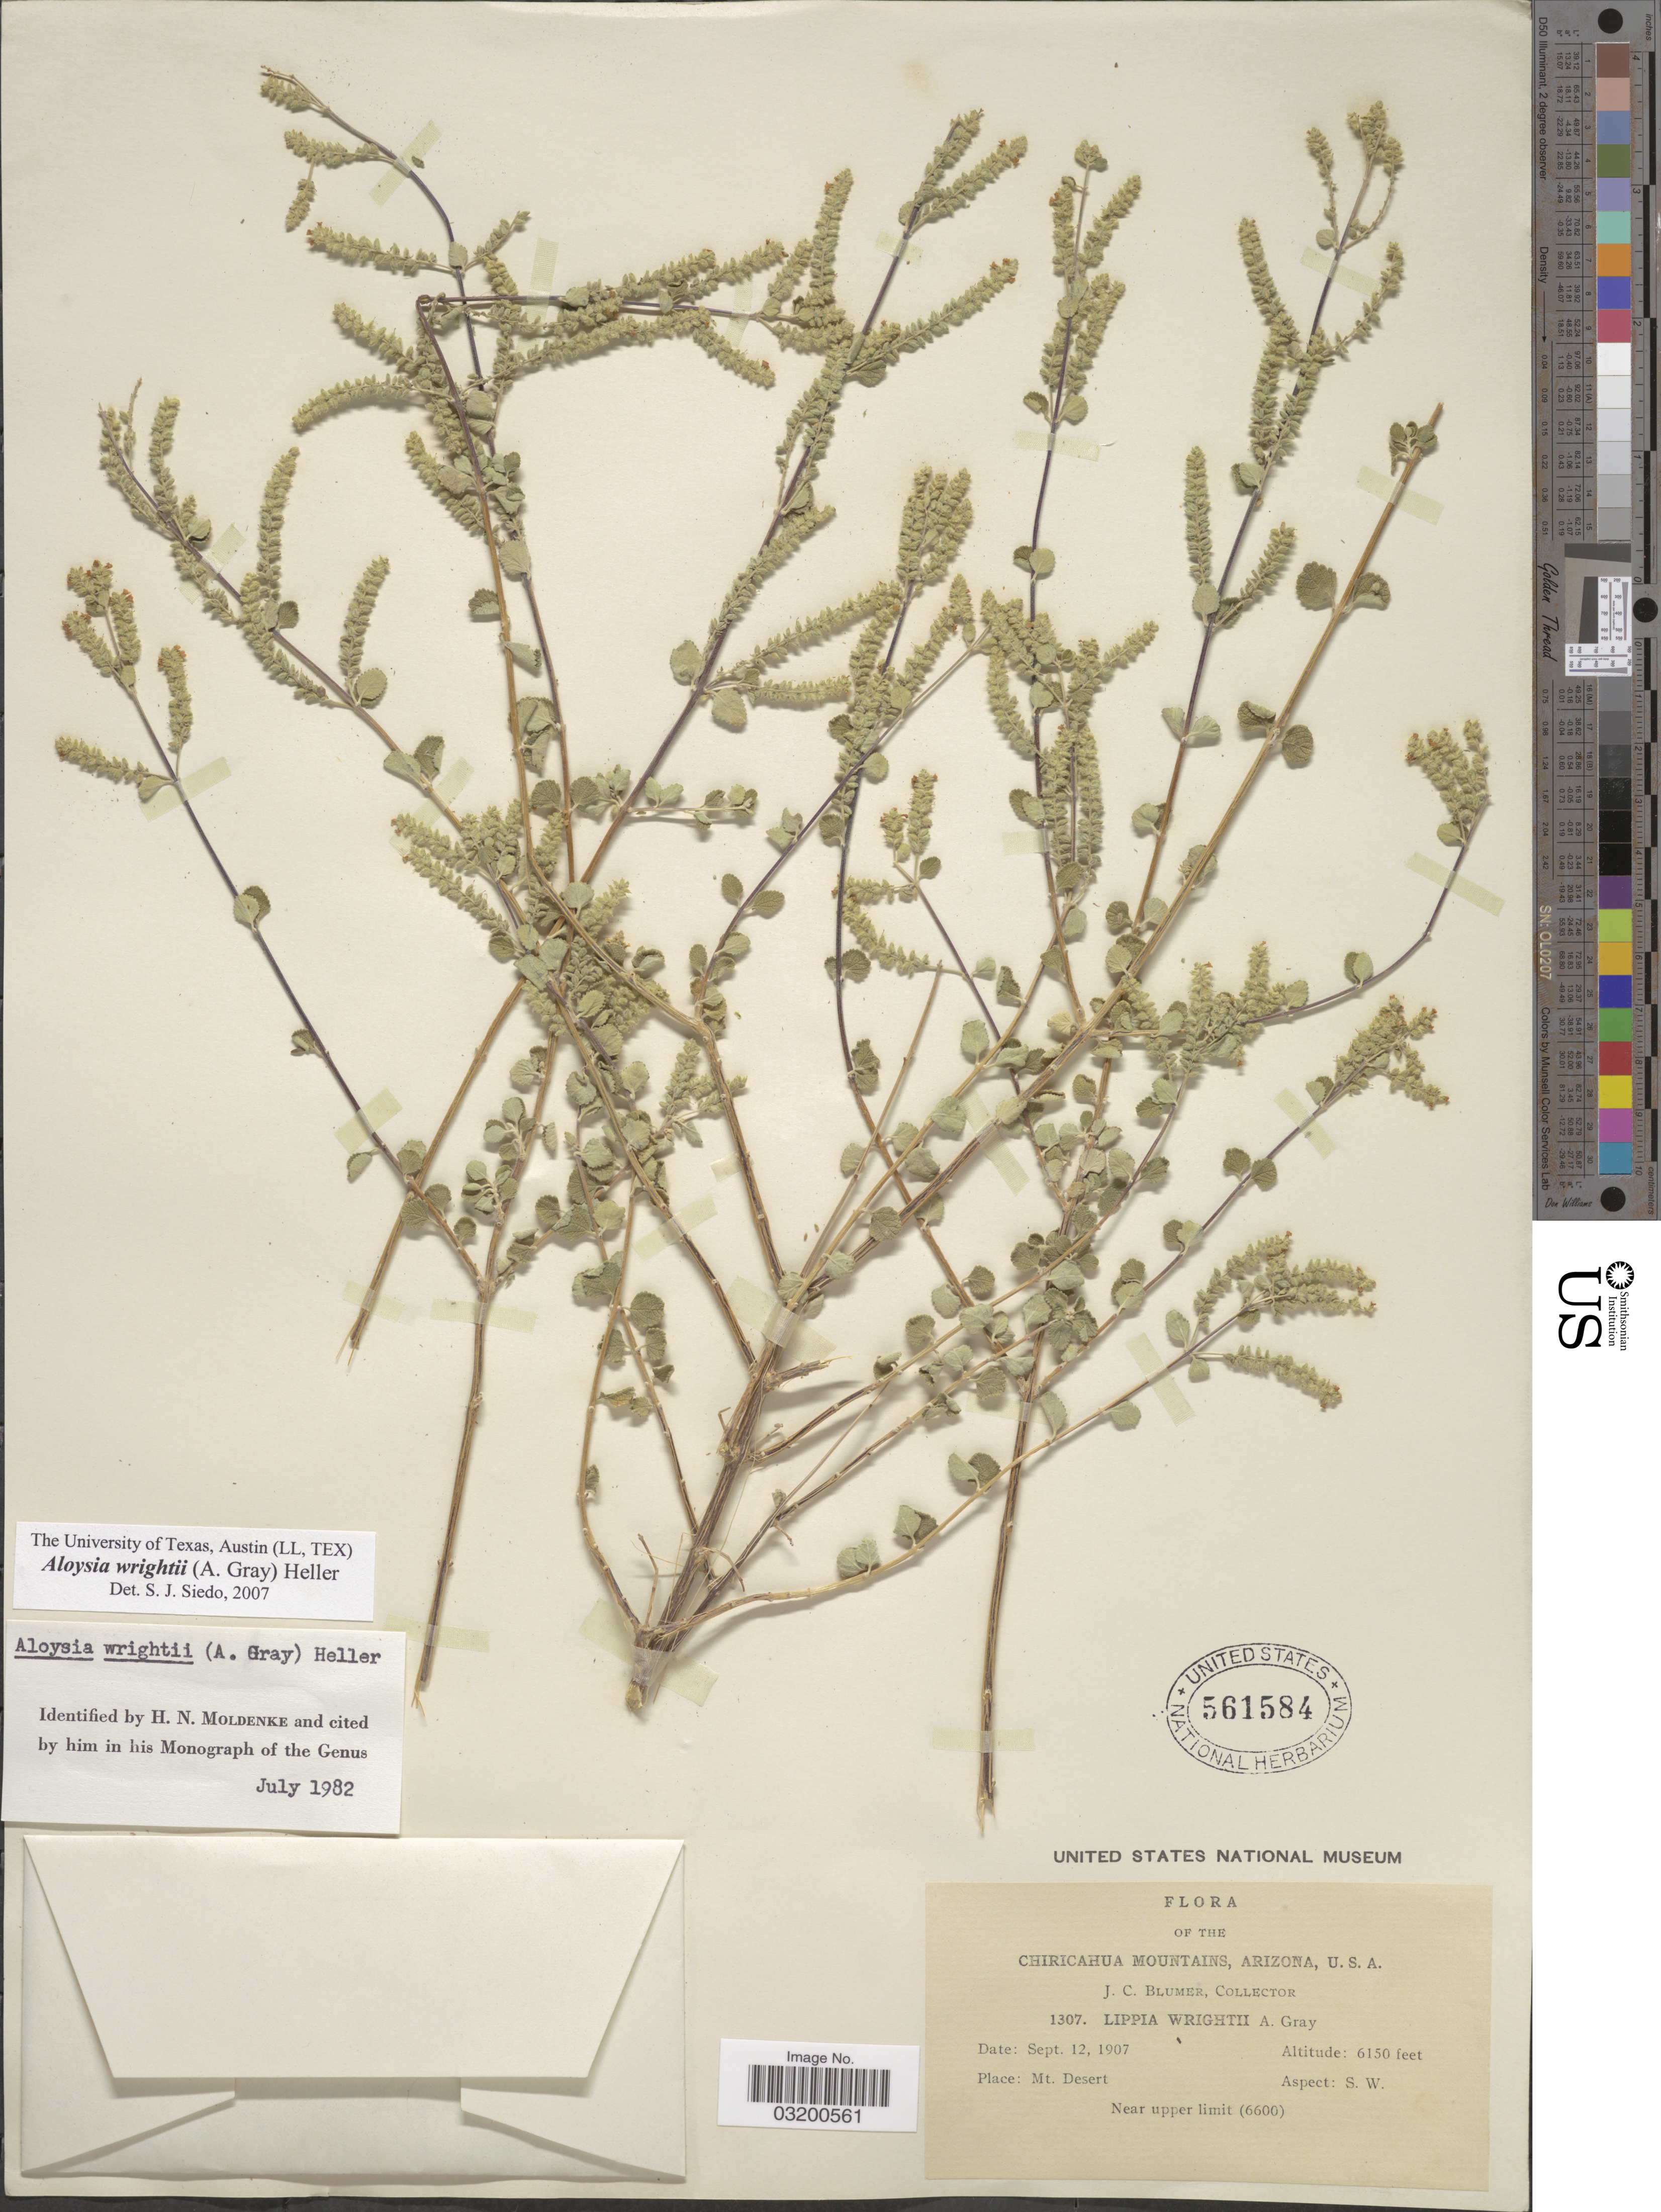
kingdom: Plantae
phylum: Tracheophyta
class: Magnoliopsida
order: Lamiales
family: Verbenaceae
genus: Aloysia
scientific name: Aloysia wrightii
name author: A. Heller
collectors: J. C. Blumer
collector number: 1307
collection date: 1907-09-12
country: United States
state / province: Arizona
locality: Chiricahua Mountains. Mt. Desert. S. W. Near upper limit (6600).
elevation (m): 1875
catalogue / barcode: US 561584